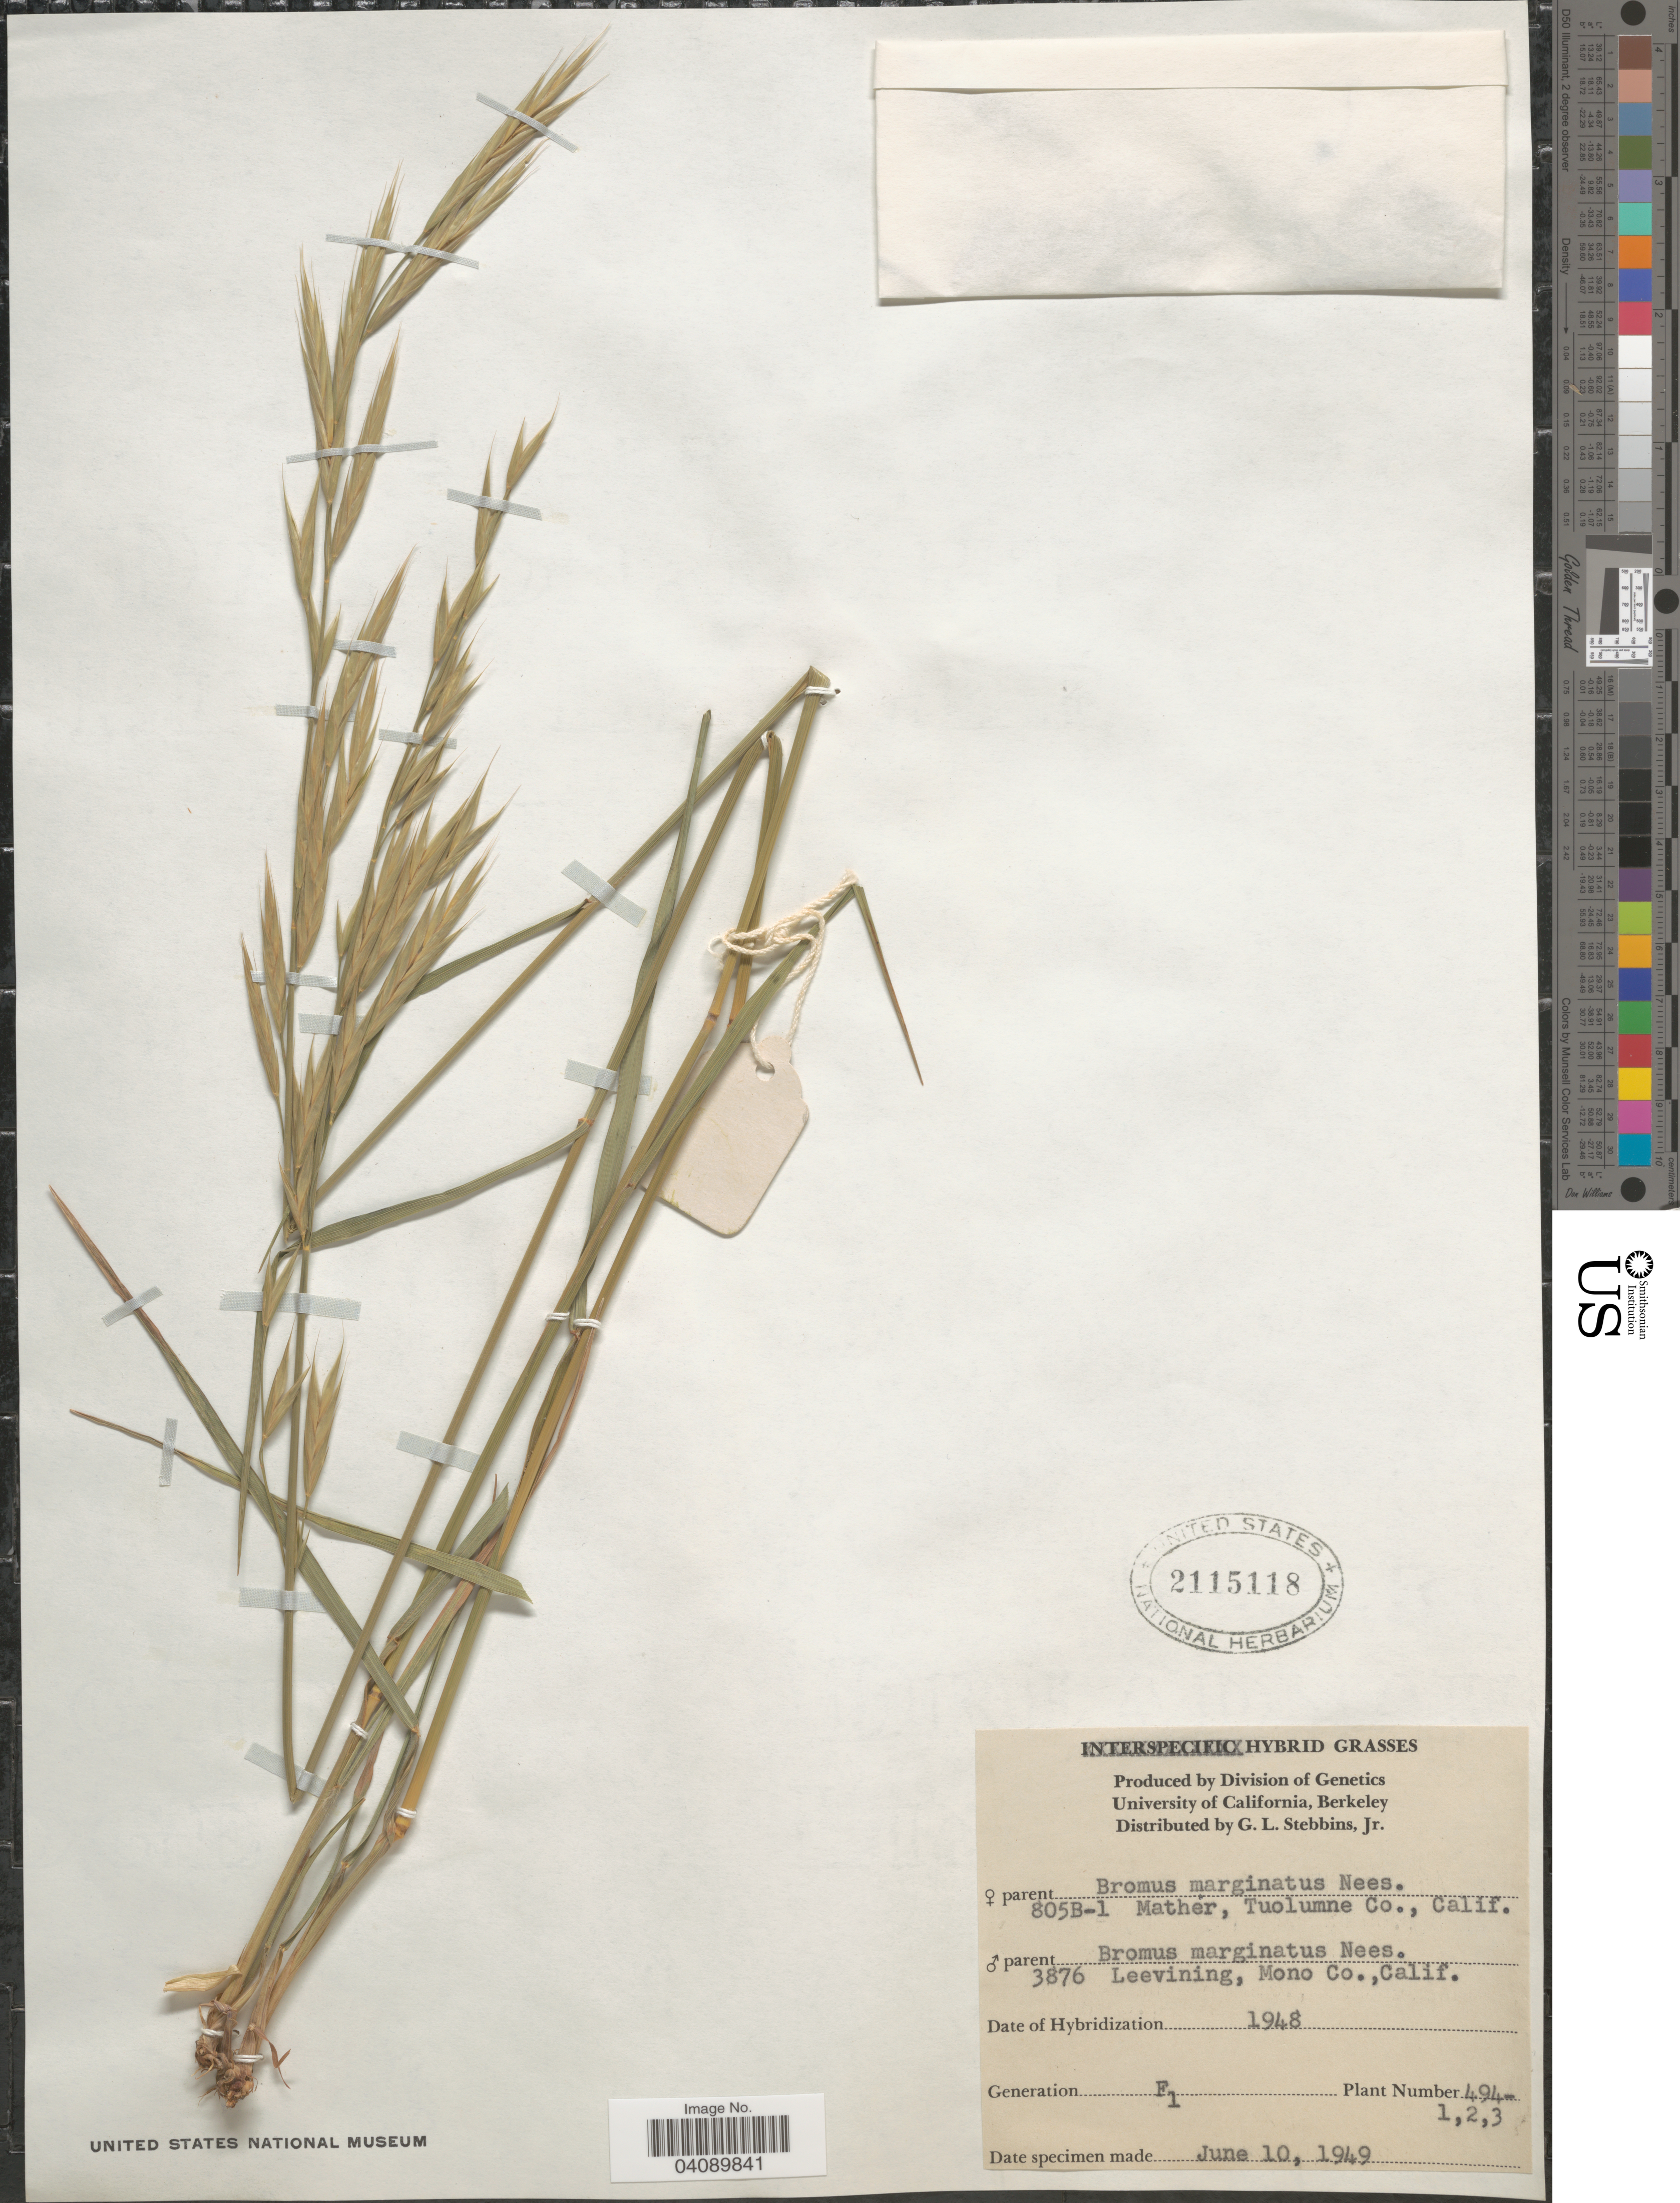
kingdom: Plantae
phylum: Tracheophyta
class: Liliopsida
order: Poales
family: Poaceae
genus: Bromus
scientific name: Bromus marginatus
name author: Nees ex Steud.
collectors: G. L. Stebbins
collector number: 494-1,2,3,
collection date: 1949-06-10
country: United States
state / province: California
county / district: Alameda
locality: University of California, Berkeley.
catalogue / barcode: US 2115118